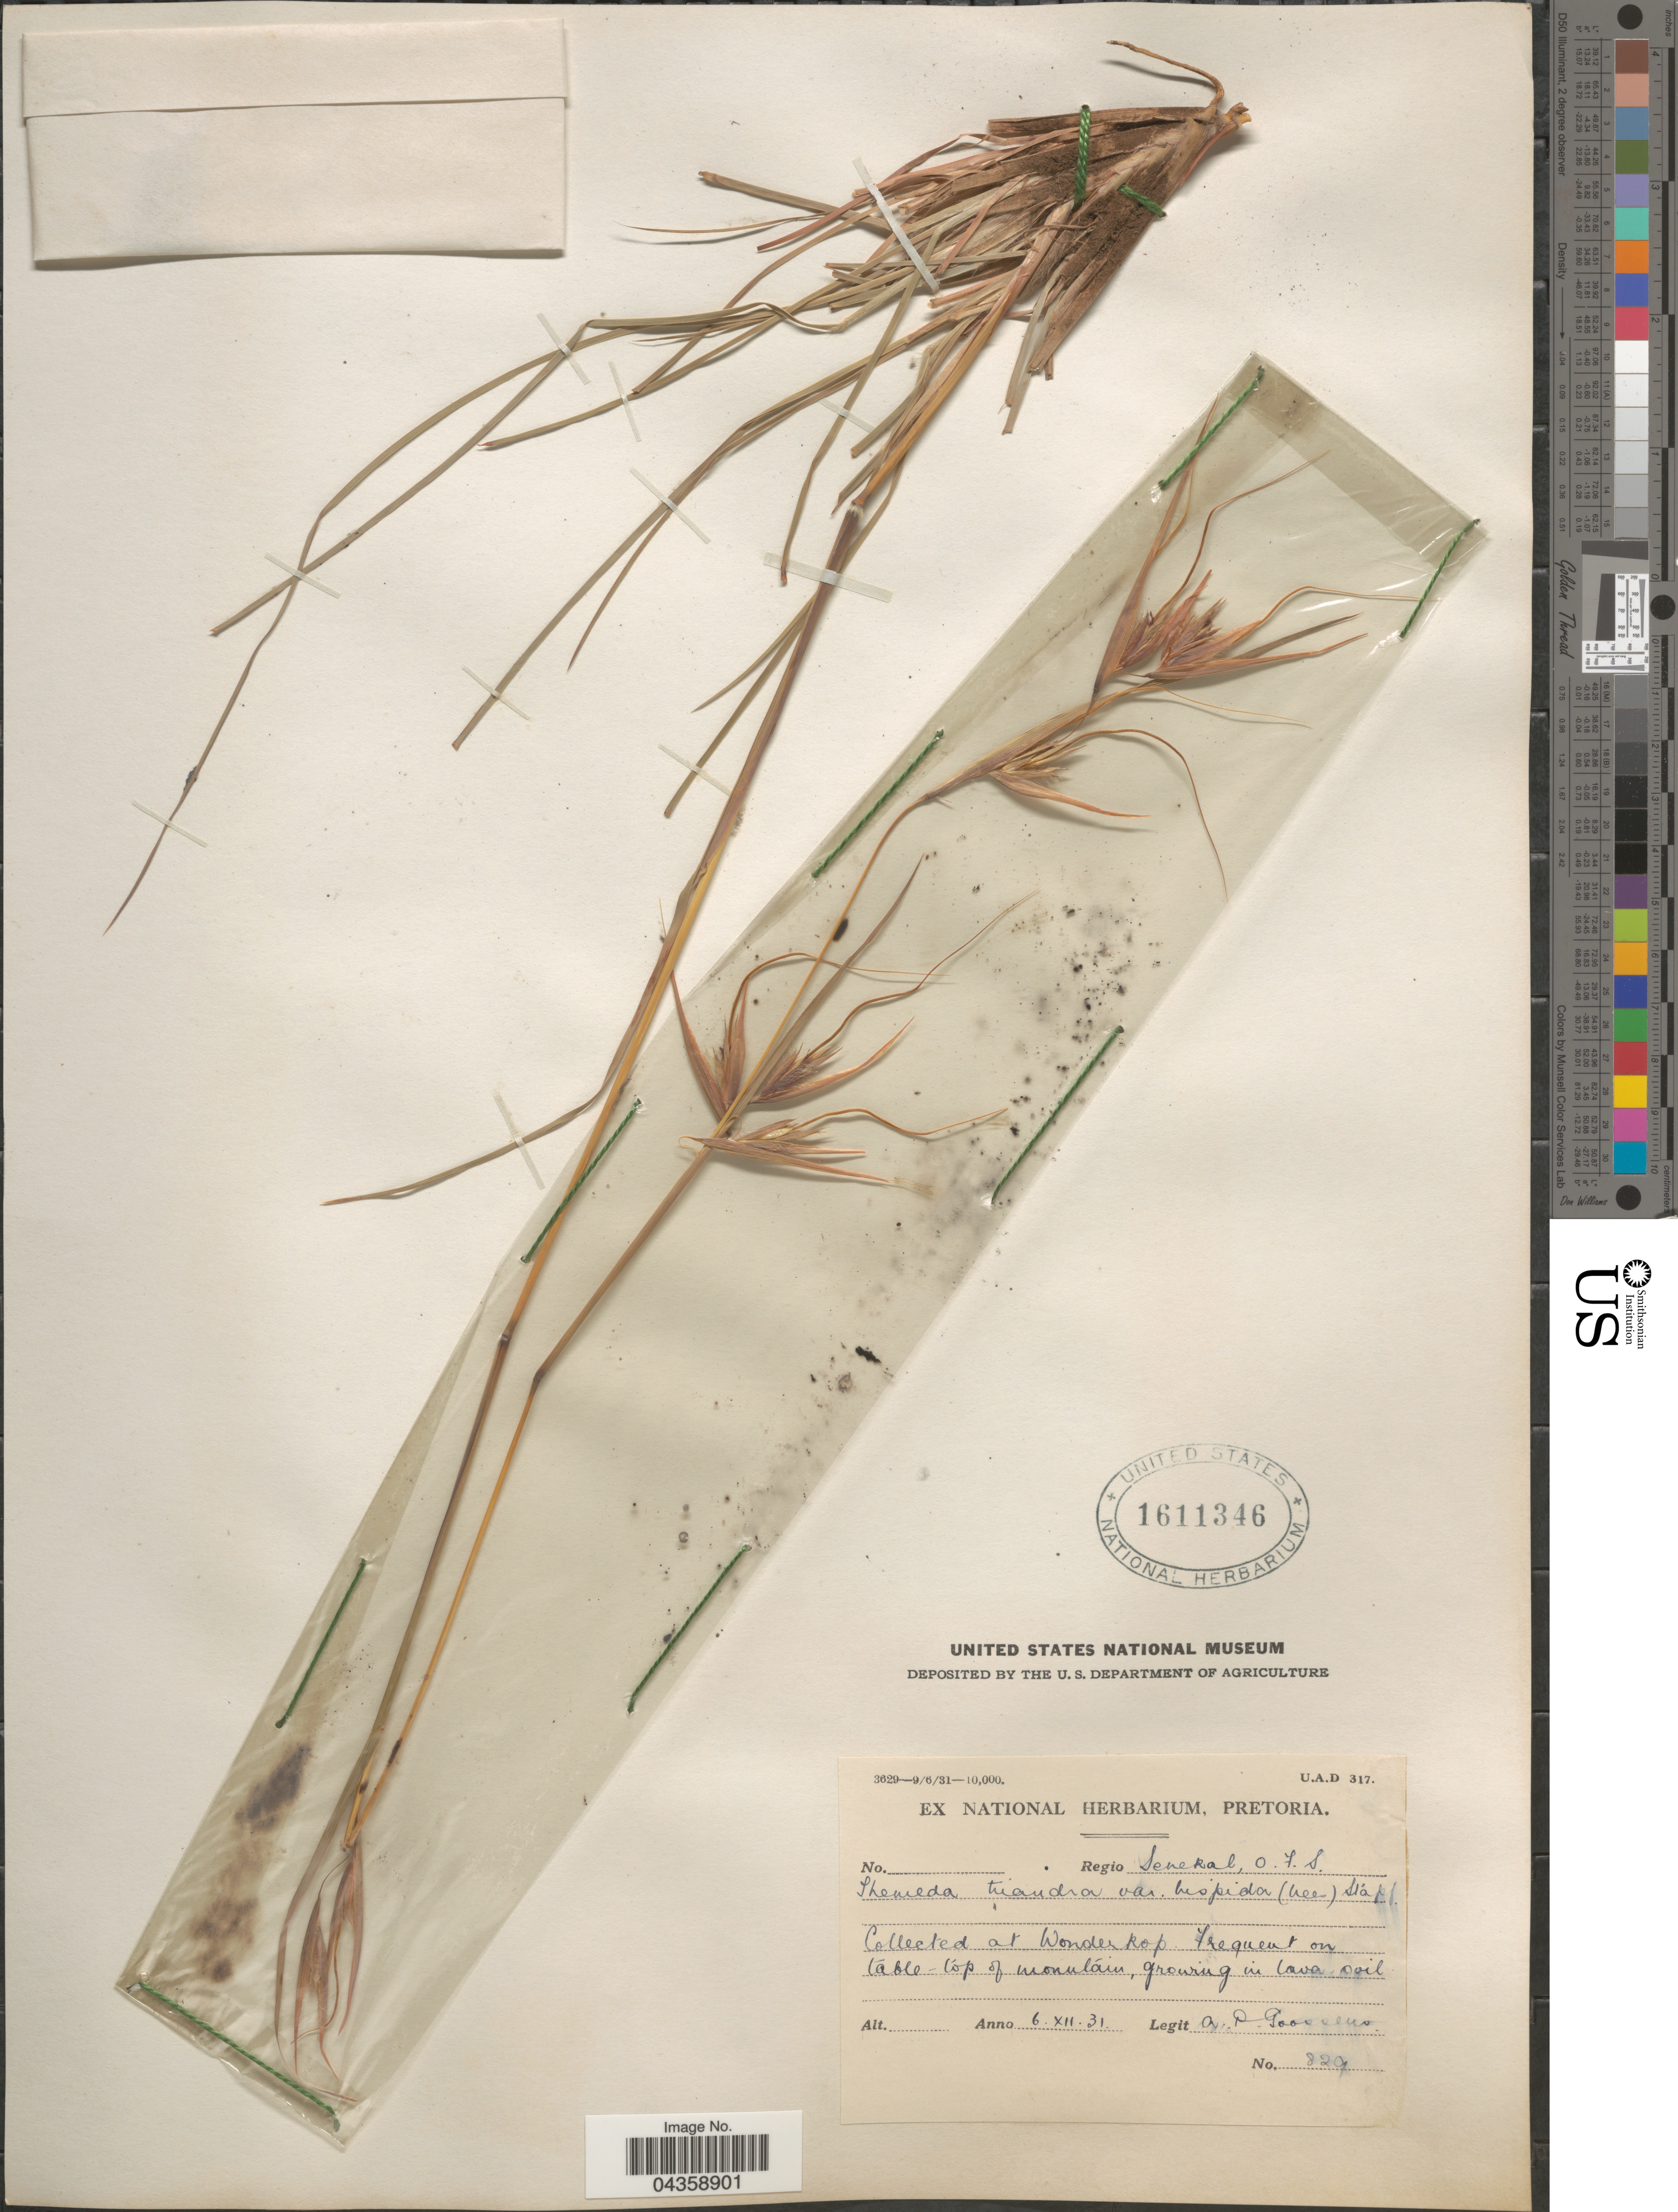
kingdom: Plantae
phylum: Tracheophyta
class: Liliopsida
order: Poales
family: Poaceae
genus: Themeda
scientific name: Themeda triandra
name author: Forssk.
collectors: A. P. G. Goossens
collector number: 829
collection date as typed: Transcribed d/m/y: 6/12/31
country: South Africa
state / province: Free State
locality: Regio Senekal, O. F. S. At Wonderkop. On table-top of mountain.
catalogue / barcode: US 1611346